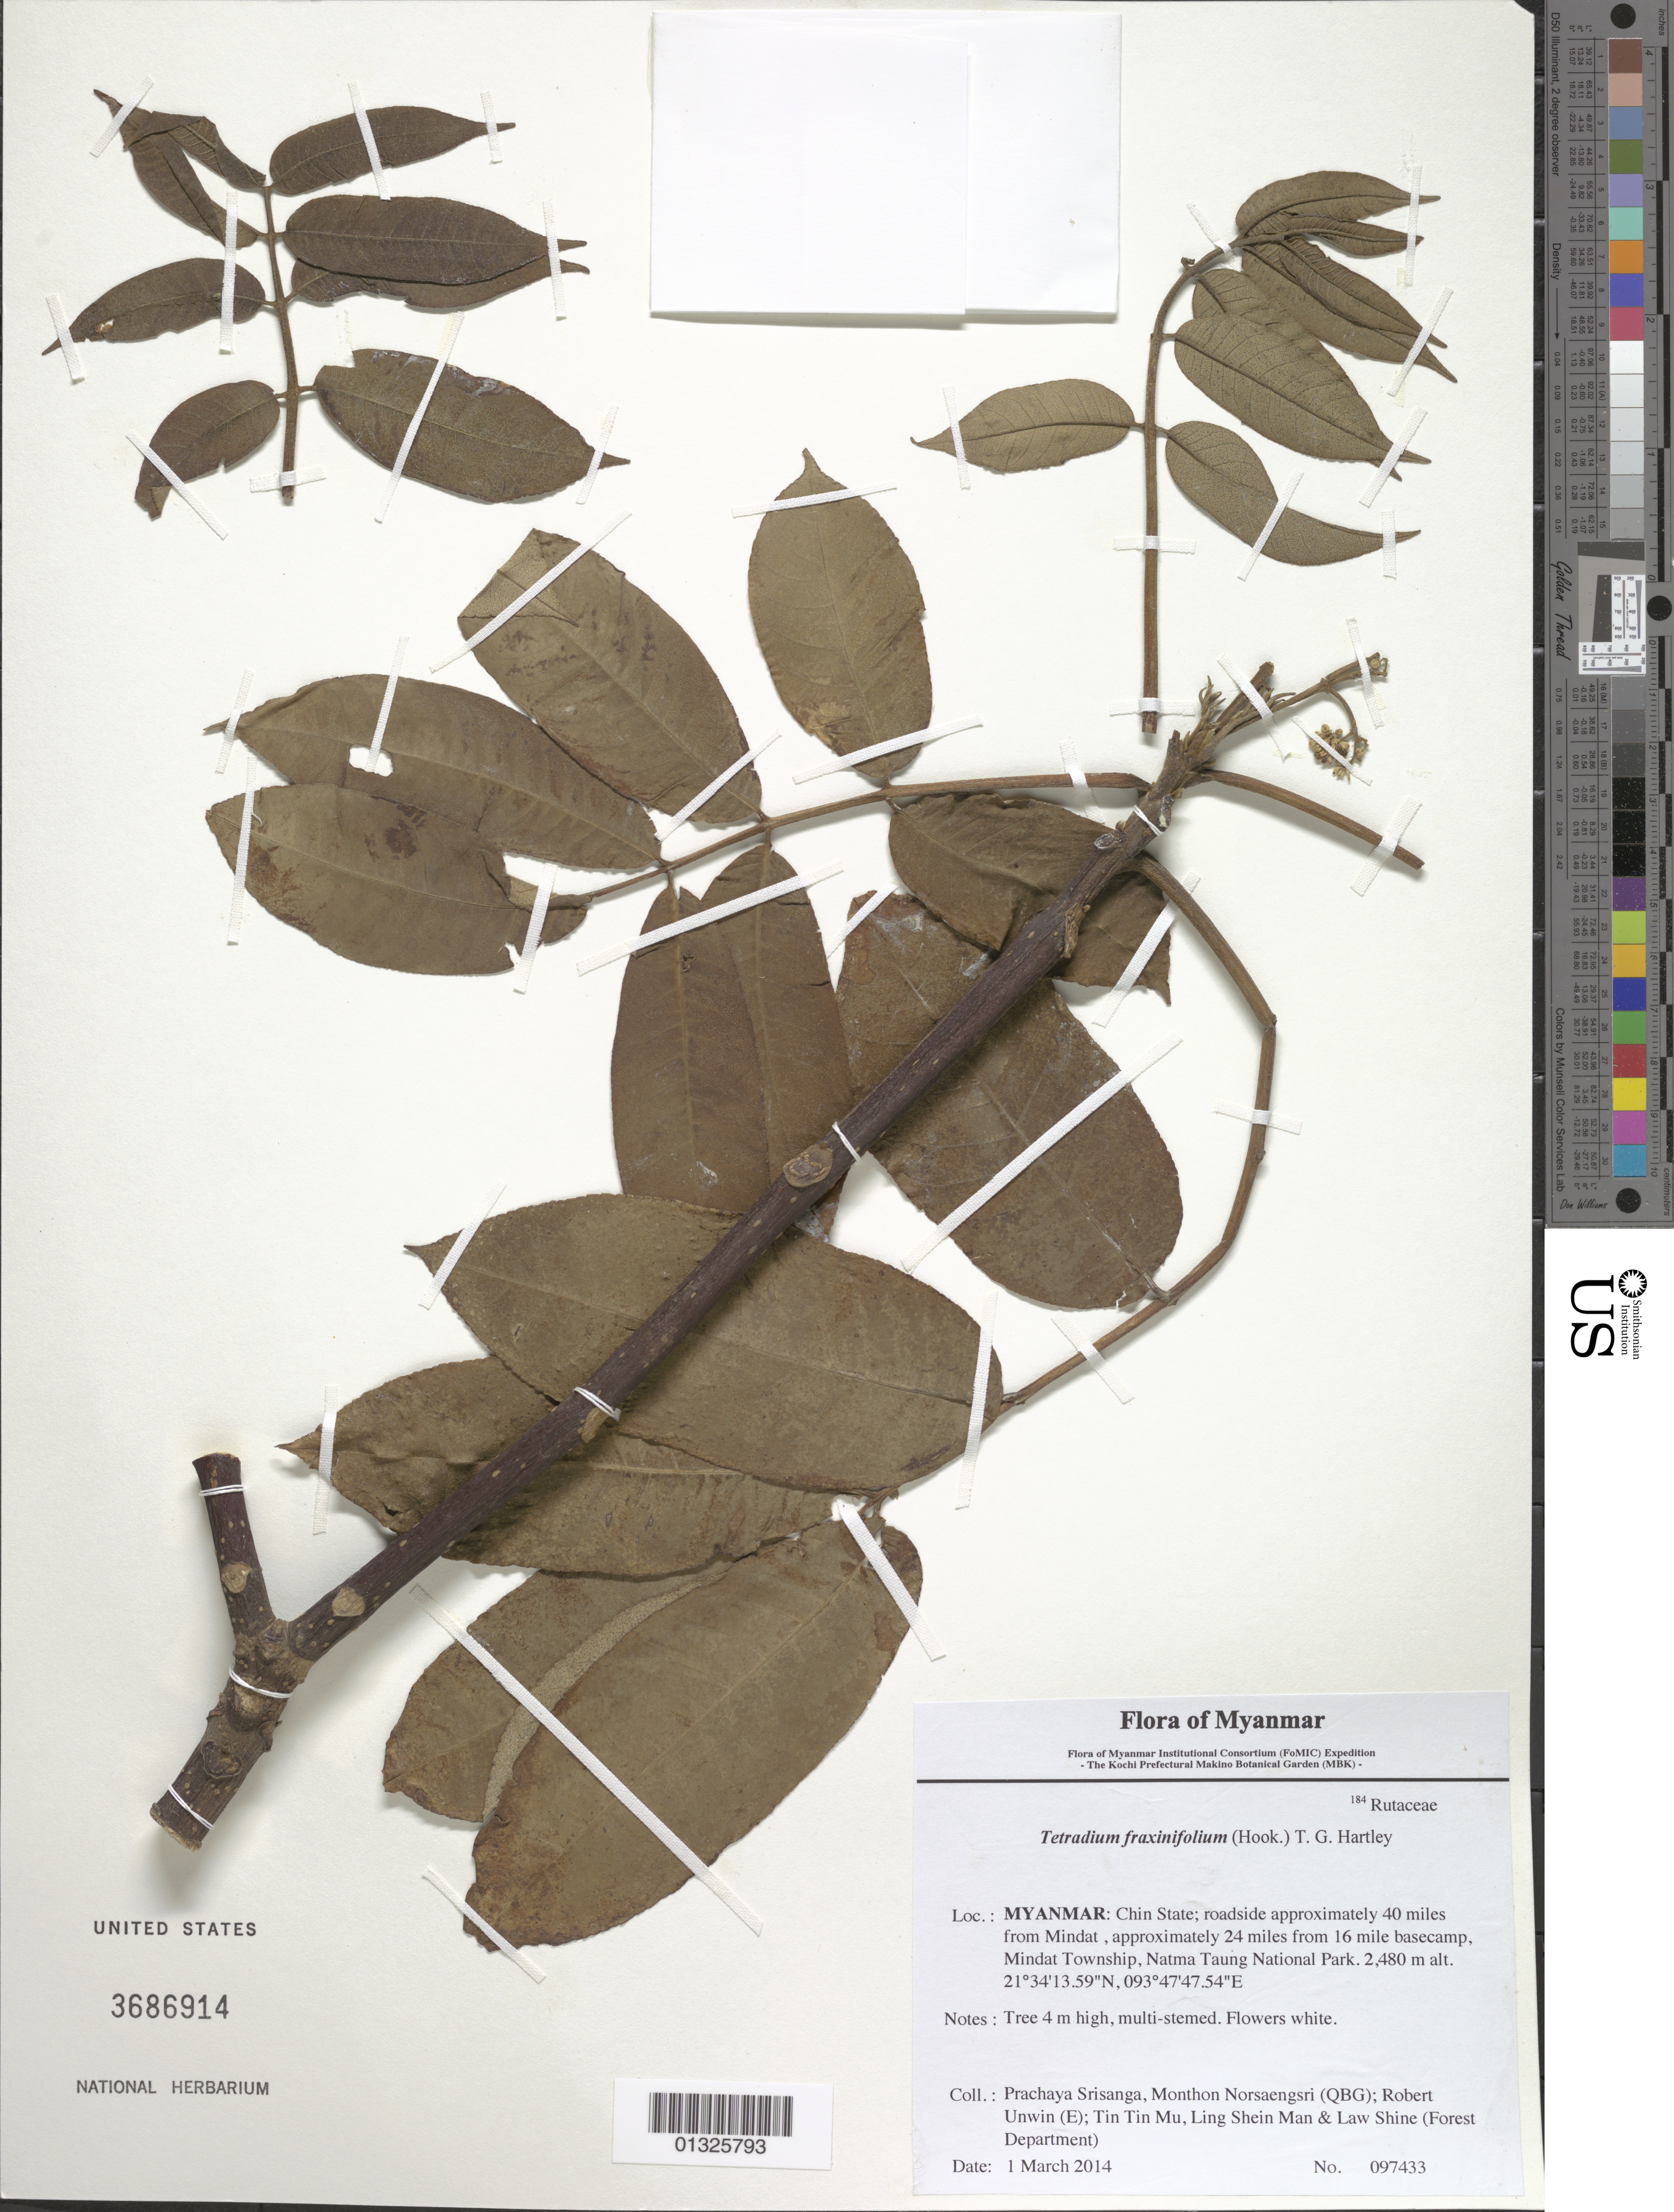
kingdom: Plantae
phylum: Tracheophyta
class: Magnoliopsida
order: Sapindales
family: Rutaceae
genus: Tetradium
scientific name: Tetradium fraxinifolium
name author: (Hook. f.) T.G. Hartley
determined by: Esser, Hans -J., (HUH)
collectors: P. Srisanga, M. Norsaengsri, R. Unwin, Tin Tin Mu, Ling Shein Man & L. Shine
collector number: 97433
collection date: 2014-03-01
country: Myanmar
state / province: Chin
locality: Roadside approximately 40 miles from Mindat (approximately 24 miles from 16 mile basecamp), Mindat Township, Natma Taung National Park.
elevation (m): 2480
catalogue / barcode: US 3686914